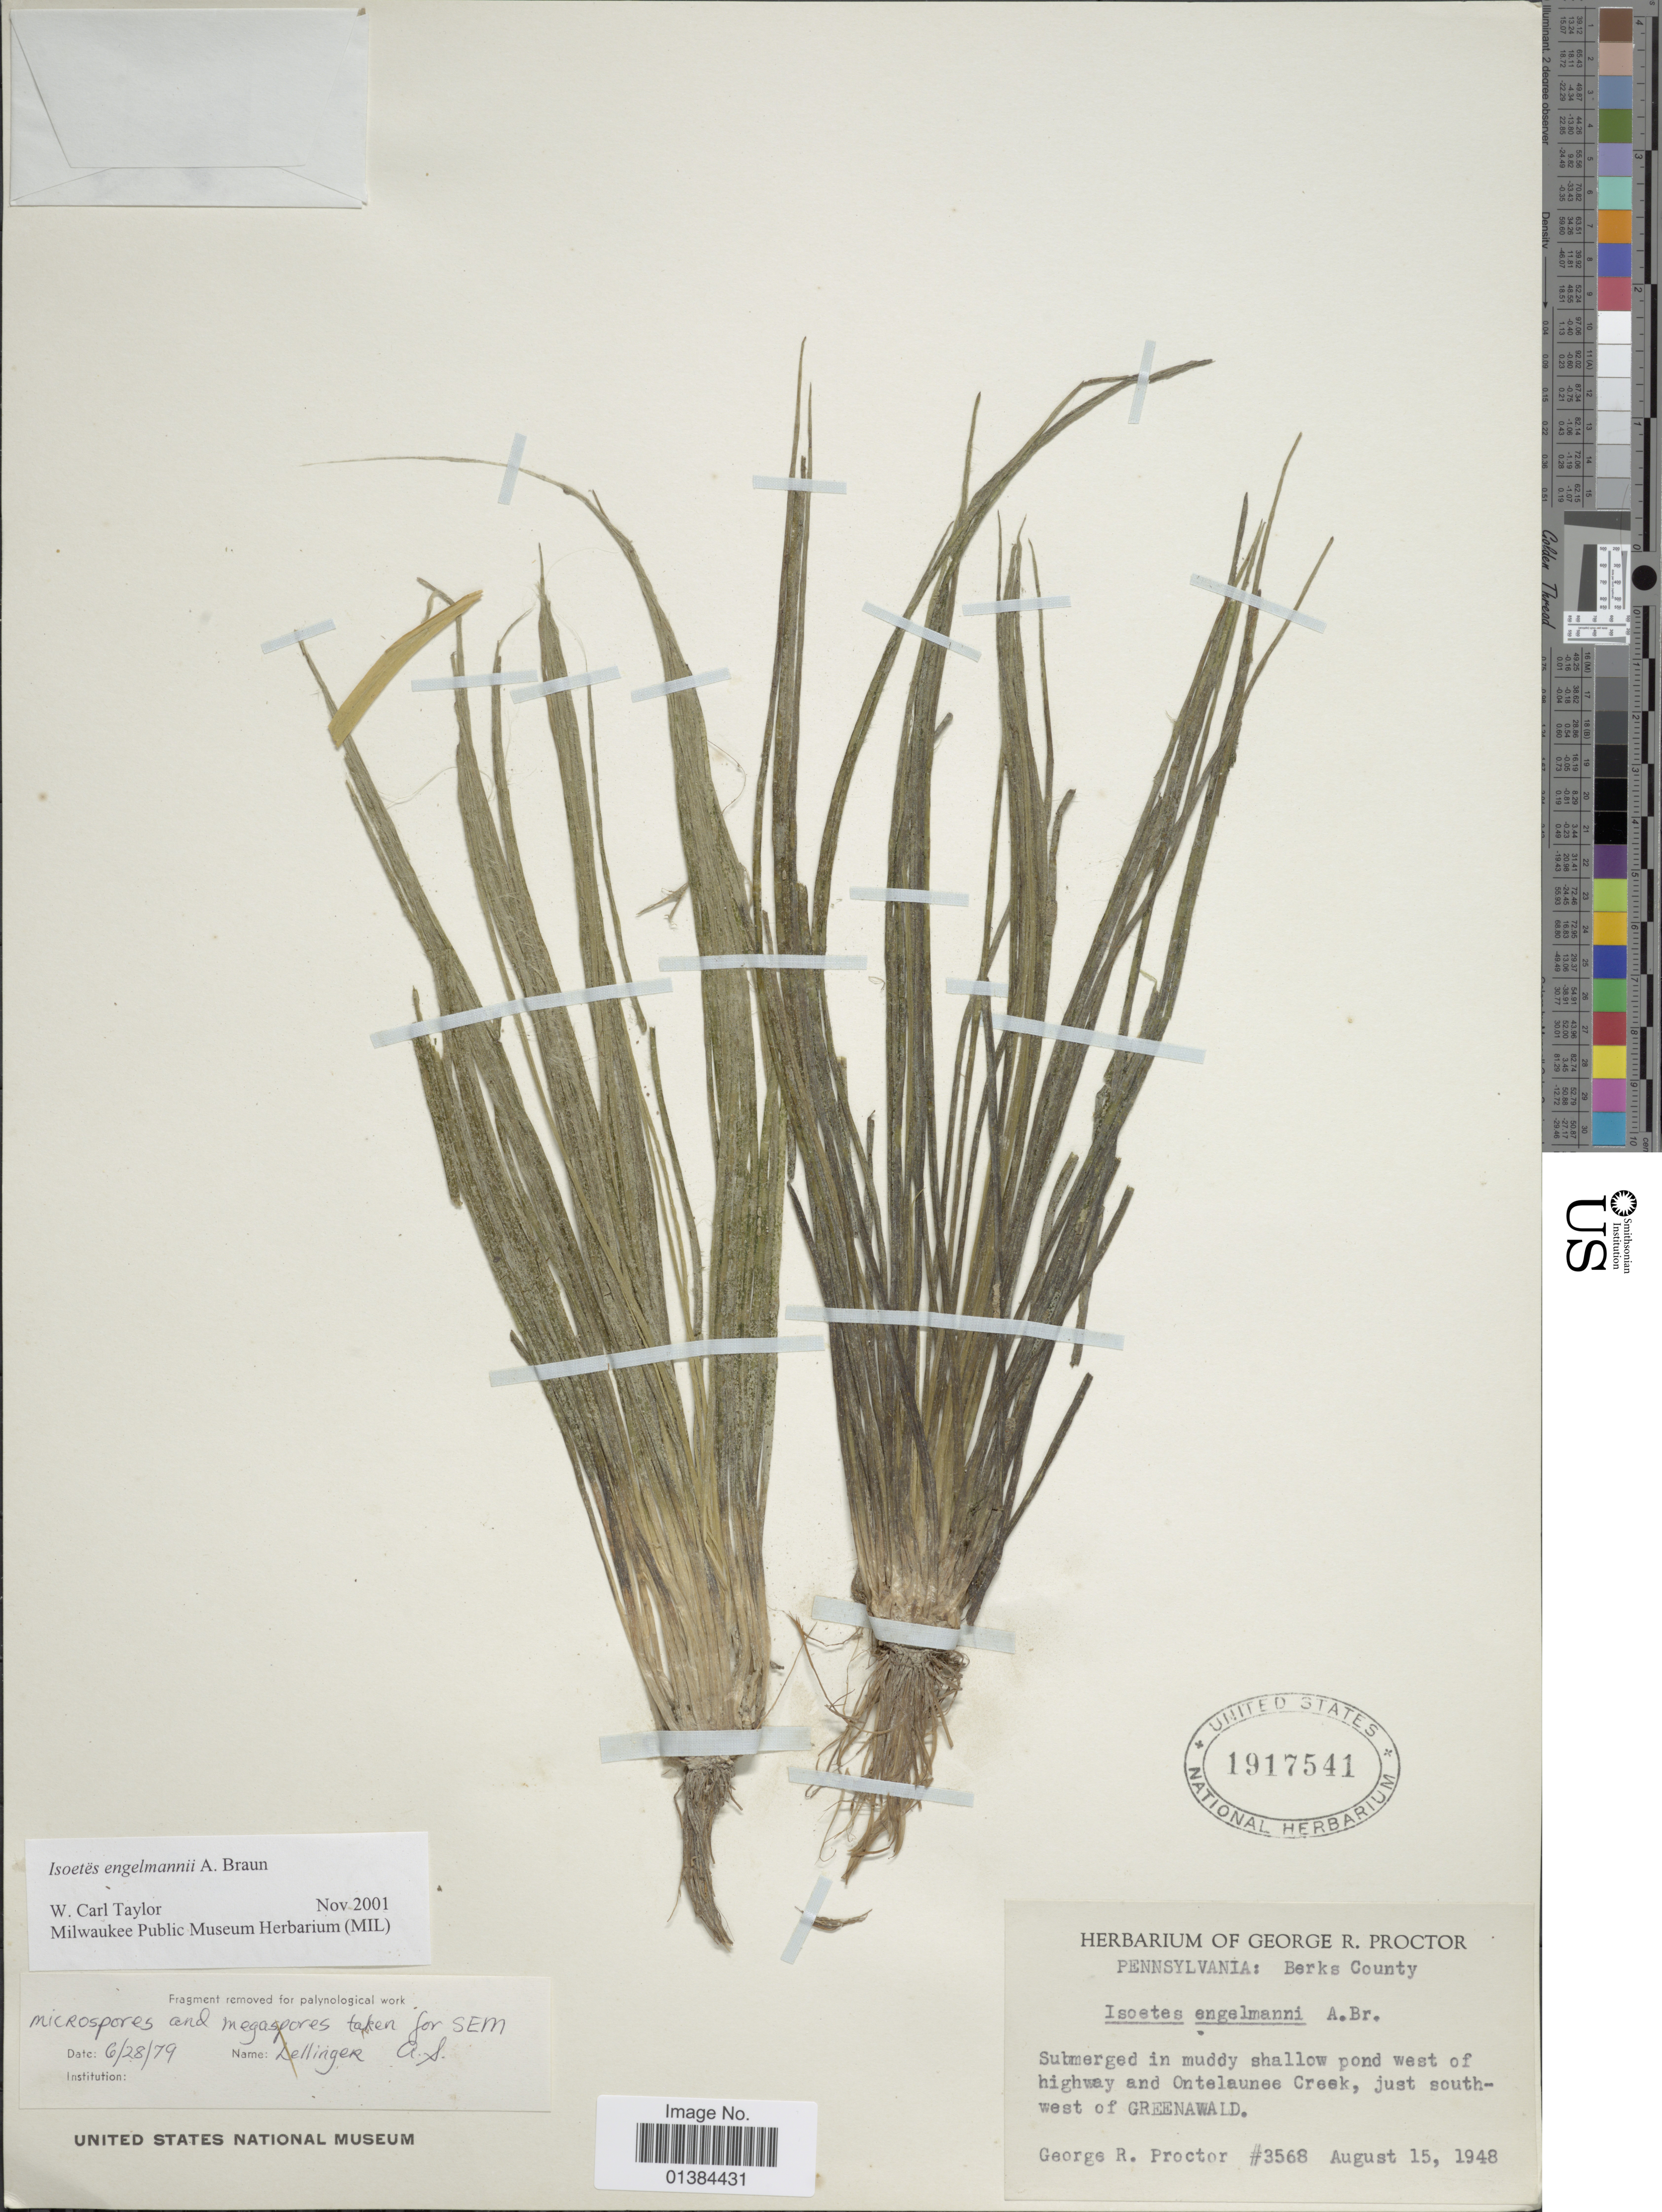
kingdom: Plantae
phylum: Tracheophyta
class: Lycopodiopsida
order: Isoetales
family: Isoetaceae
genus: Isoetes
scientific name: Isoetes engelmannii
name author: A. Braun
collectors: G. R. Proctor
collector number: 3568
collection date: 1948-08-15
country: United States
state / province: Pennsylvania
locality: Berks County. Submerged in muddy shallow pond west of highway and Ontelaunes Creek, just southwest of Greenawald.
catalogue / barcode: US 1917541